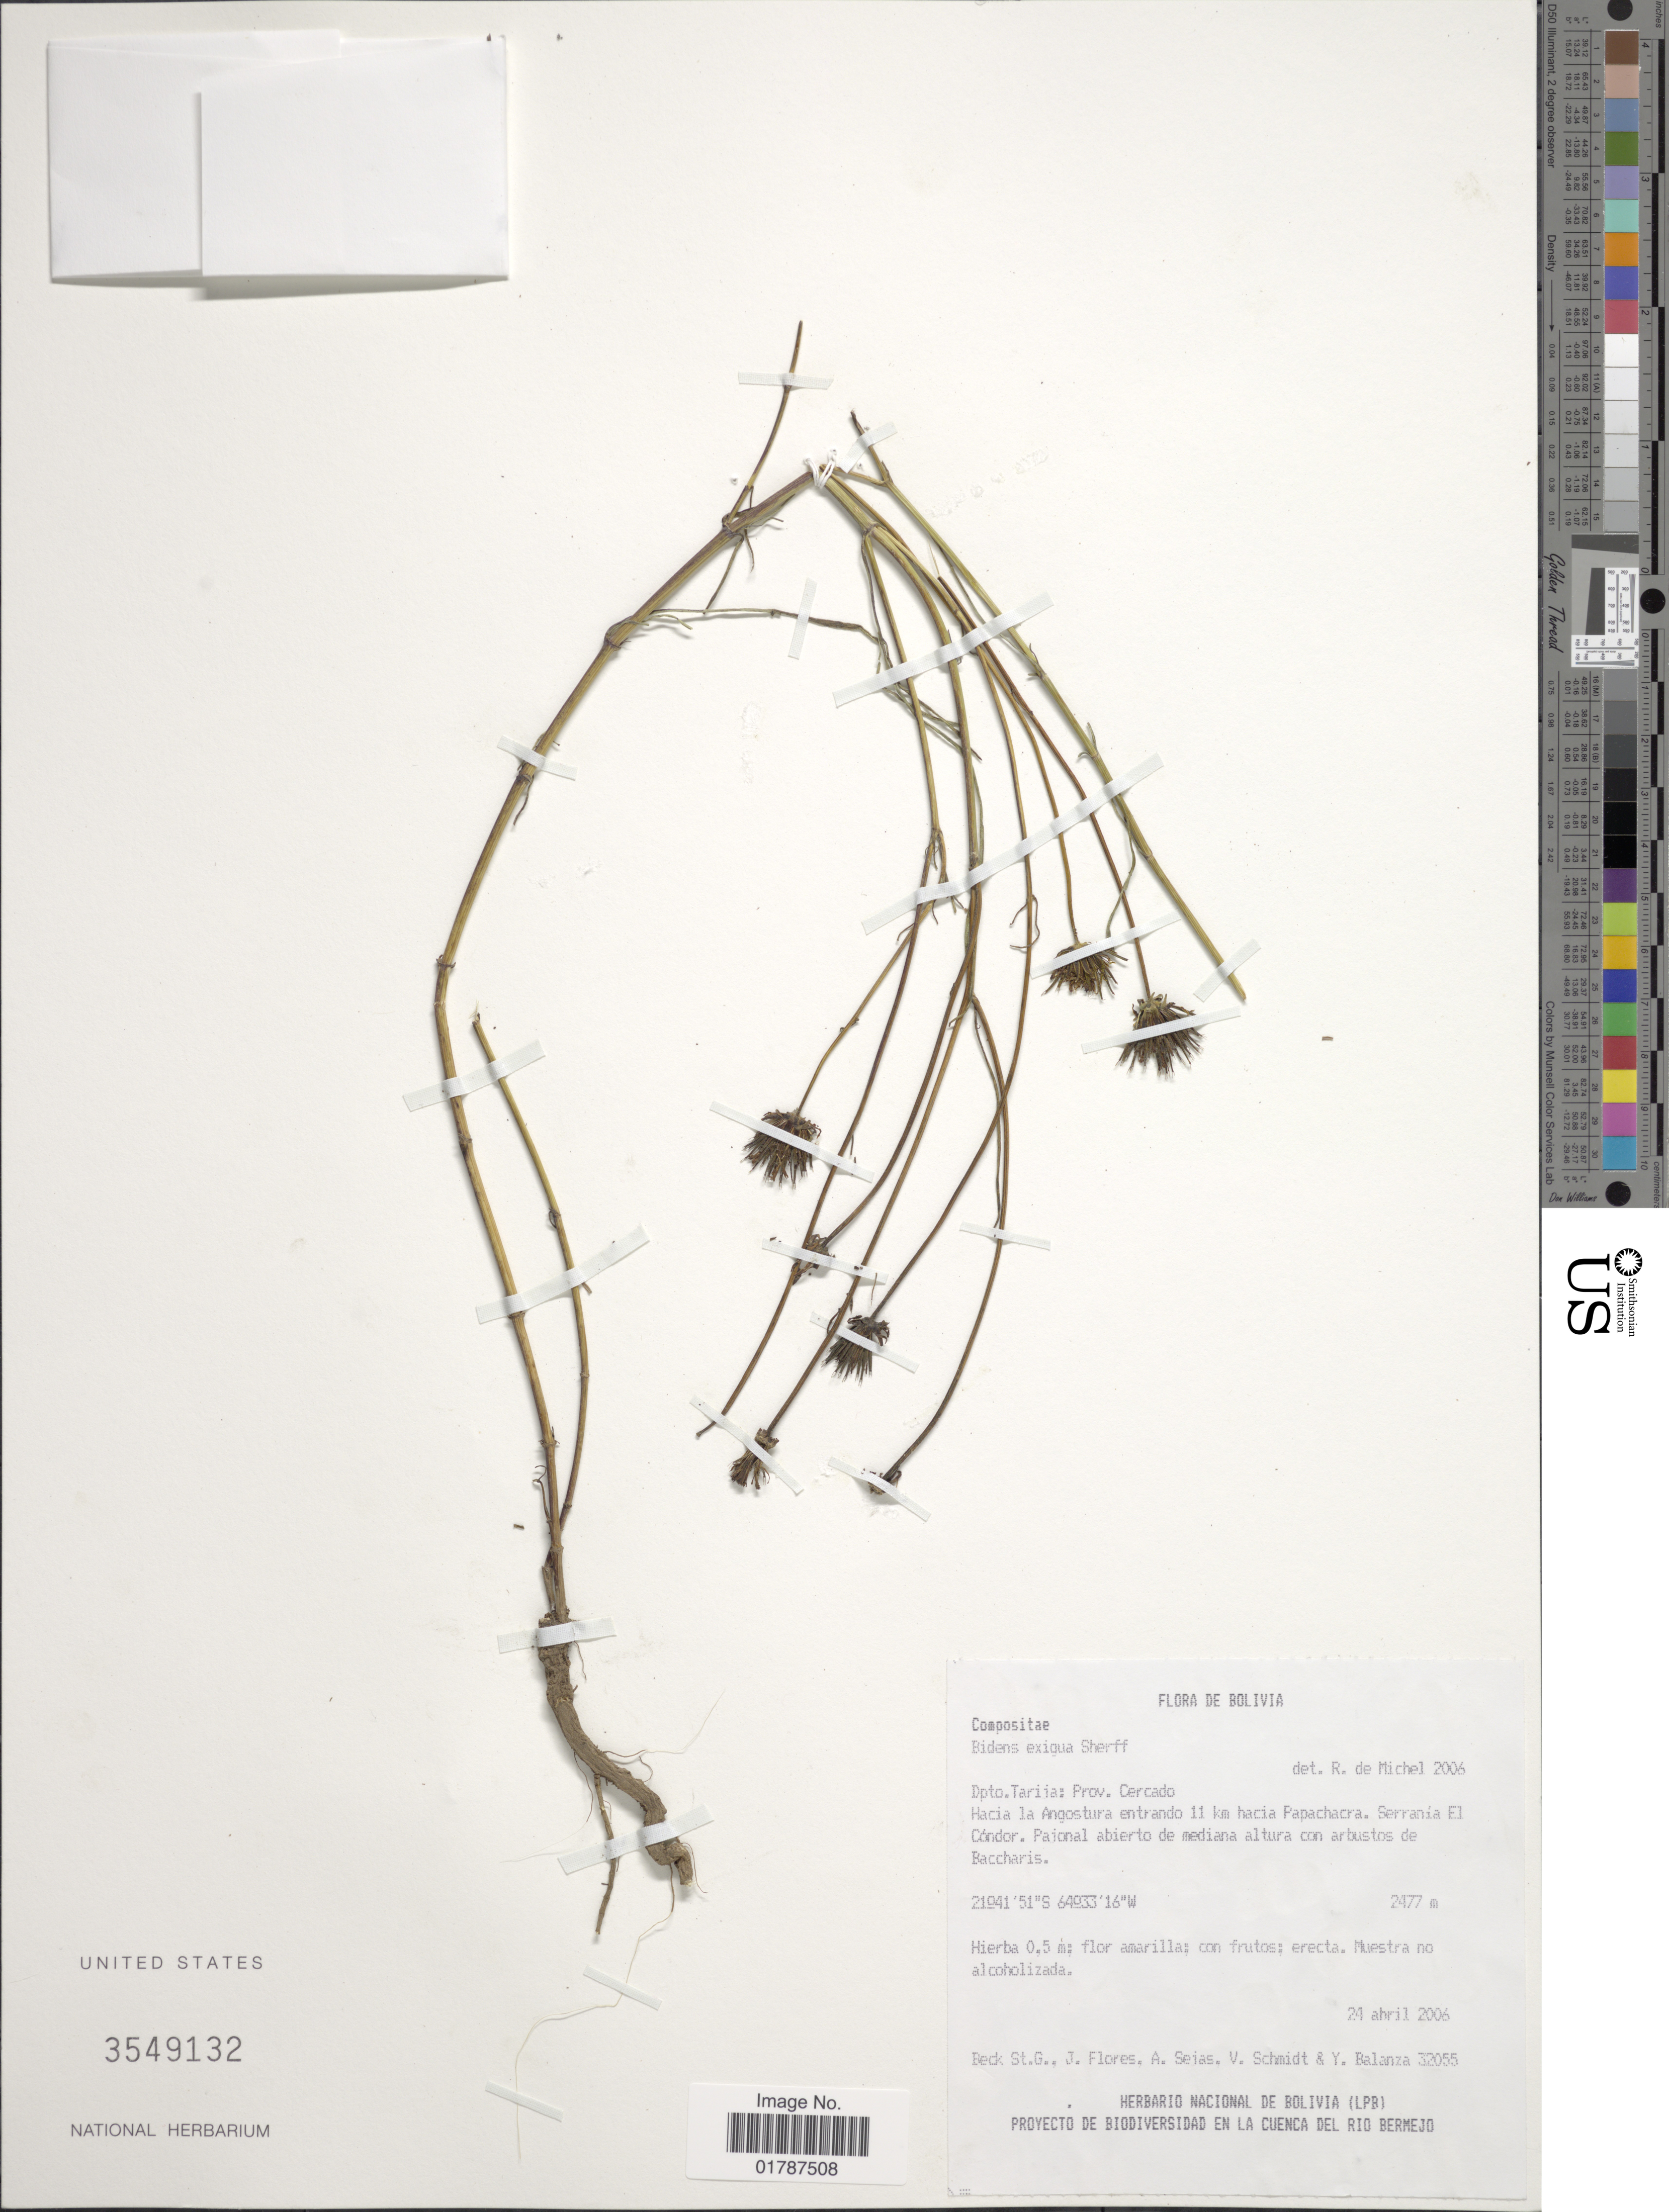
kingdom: Plantae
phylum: Tracheophyta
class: Magnoliopsida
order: Asterales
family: Asteraceae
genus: Bidens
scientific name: Bidens odorata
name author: Cav.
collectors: S. G. Beck, J. Flores, A. Sejas, V. Schmidt & Y. Balanza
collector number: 32055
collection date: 2006-04-24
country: Bolivia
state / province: Tarija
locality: Dpto. Tarija: Prov. Cercado, Hacia la Angostura entrando 11 km hacia Papacharca, Serria El Condor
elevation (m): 2477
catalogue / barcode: US 3549132